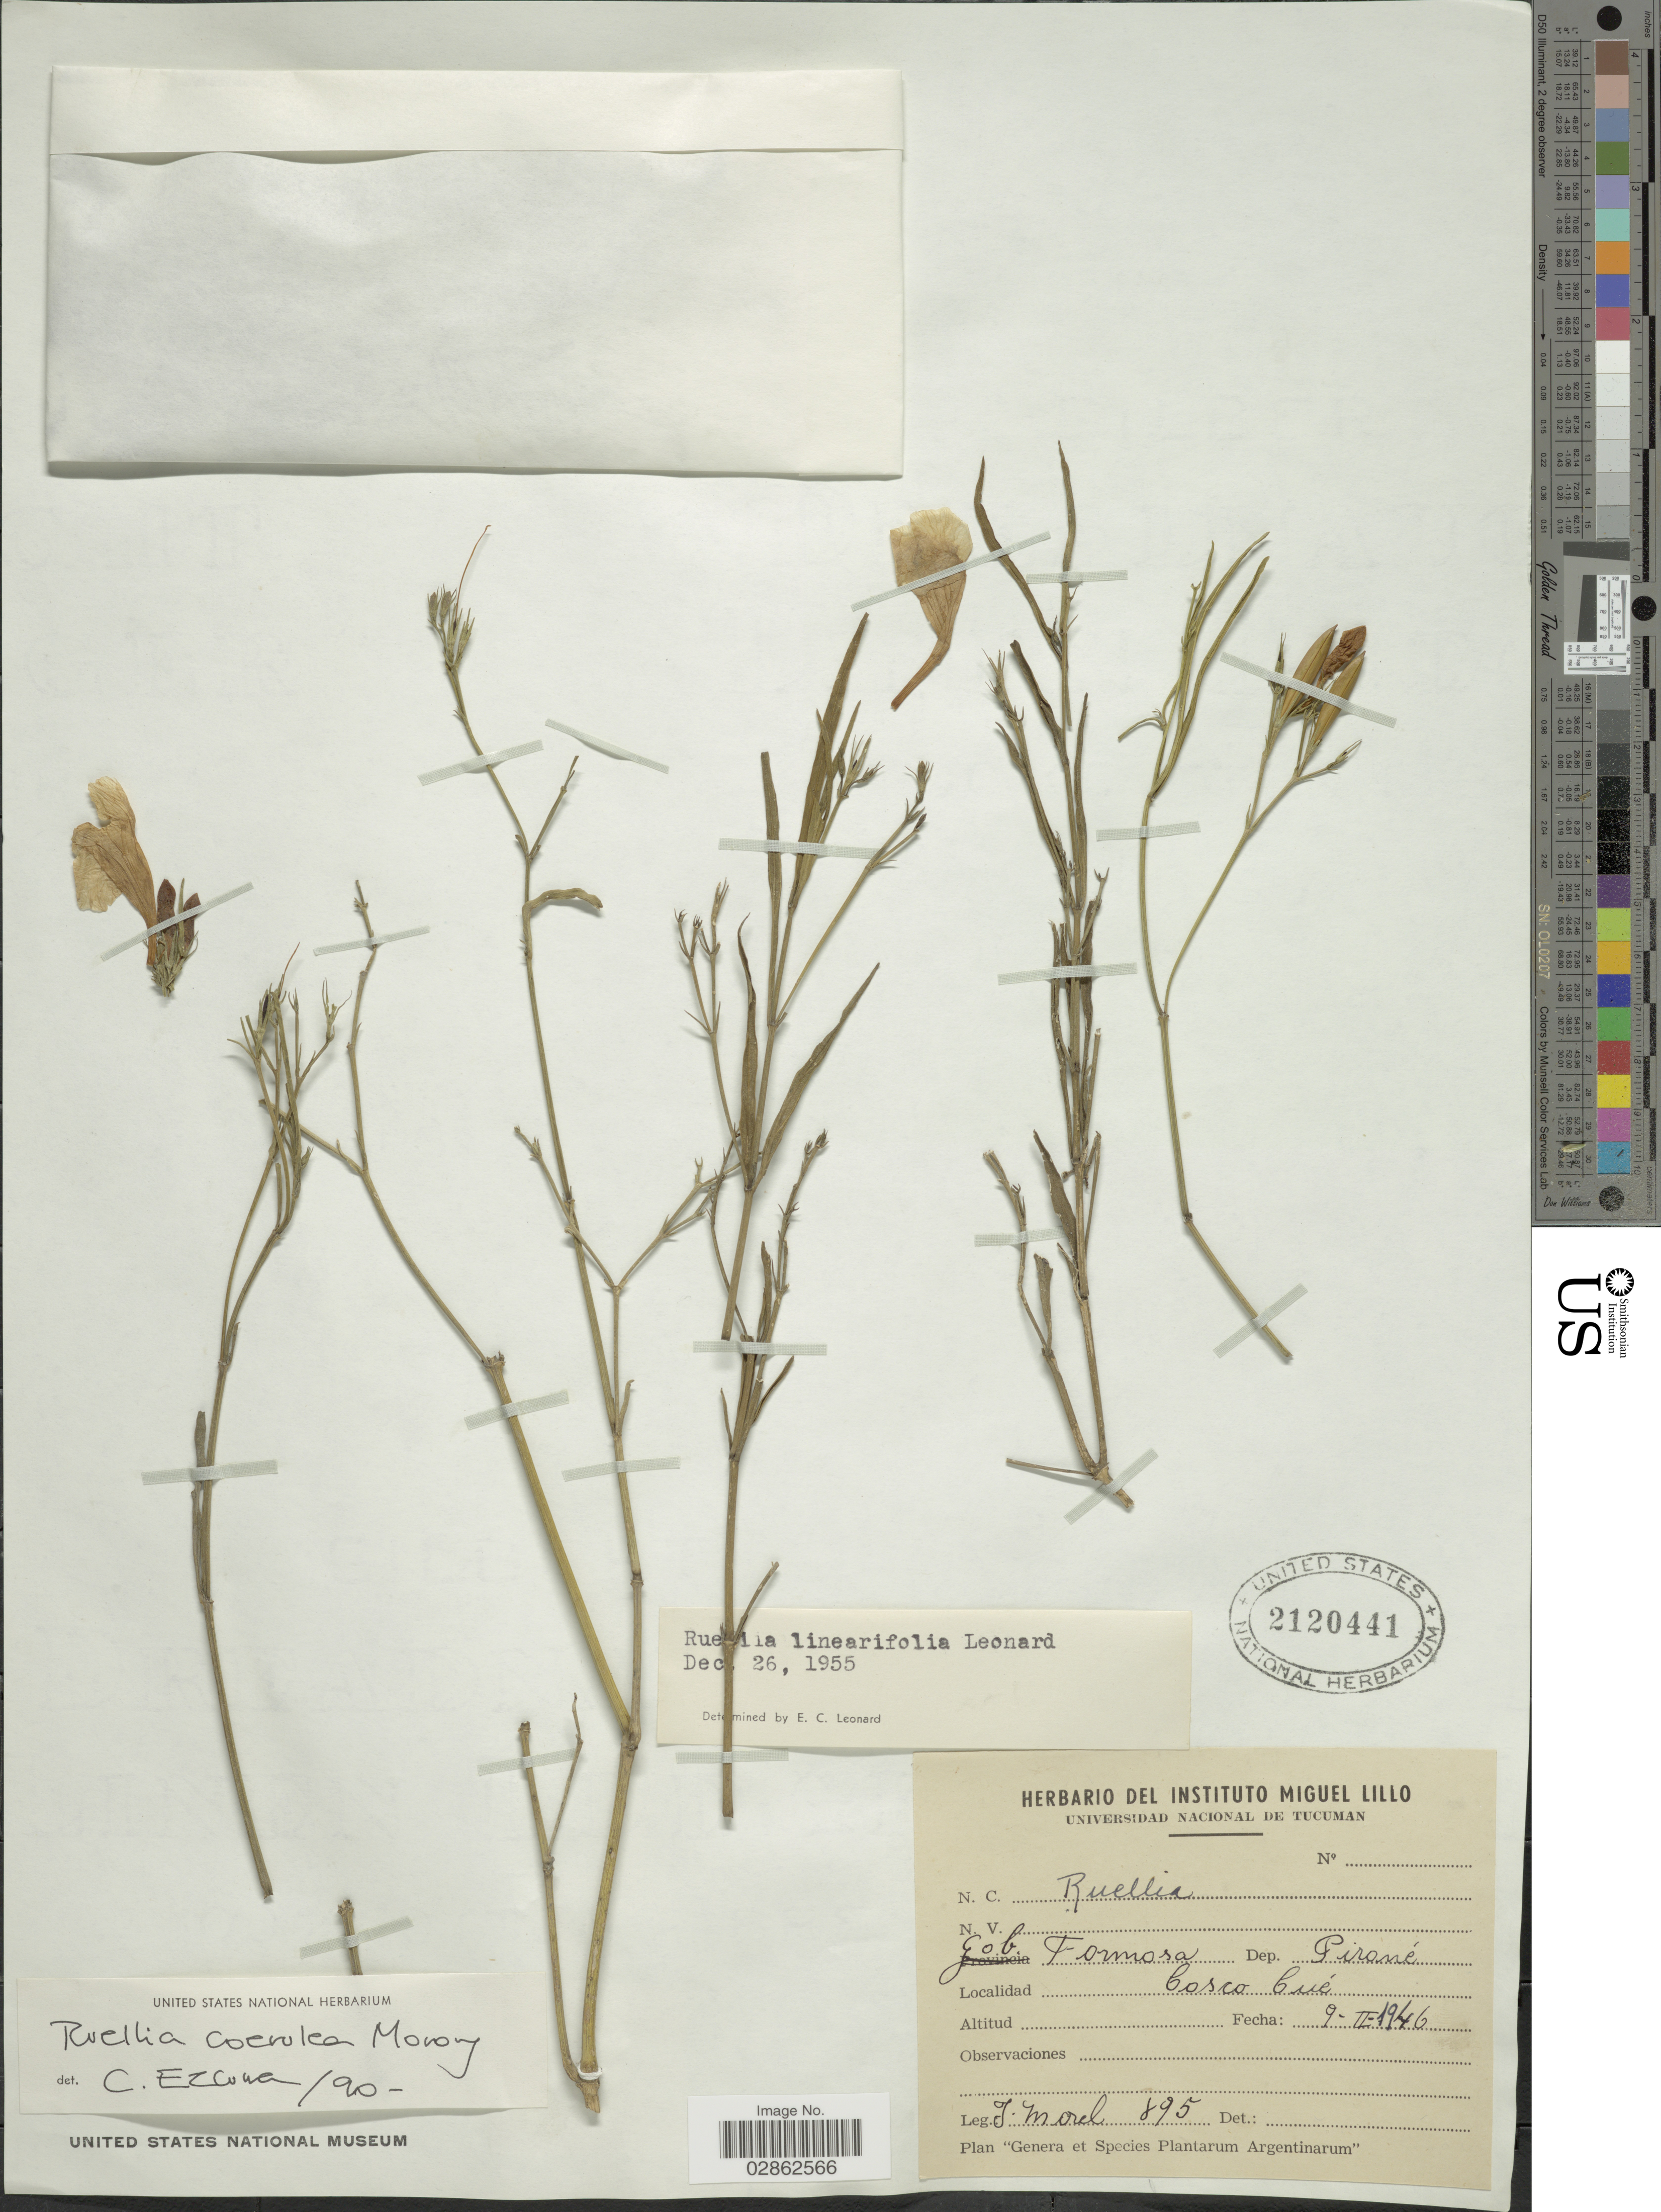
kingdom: Plantae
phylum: Tracheophyta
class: Magnoliopsida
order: Lamiales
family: Acanthaceae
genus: Ruellia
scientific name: Ruellia coerulea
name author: Morong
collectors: I. Morel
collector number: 895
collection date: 1946-02-09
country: Argentina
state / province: Formosa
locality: Gob. Formosa. Dep. Pirané. Cosco Cué.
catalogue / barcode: US 2120441